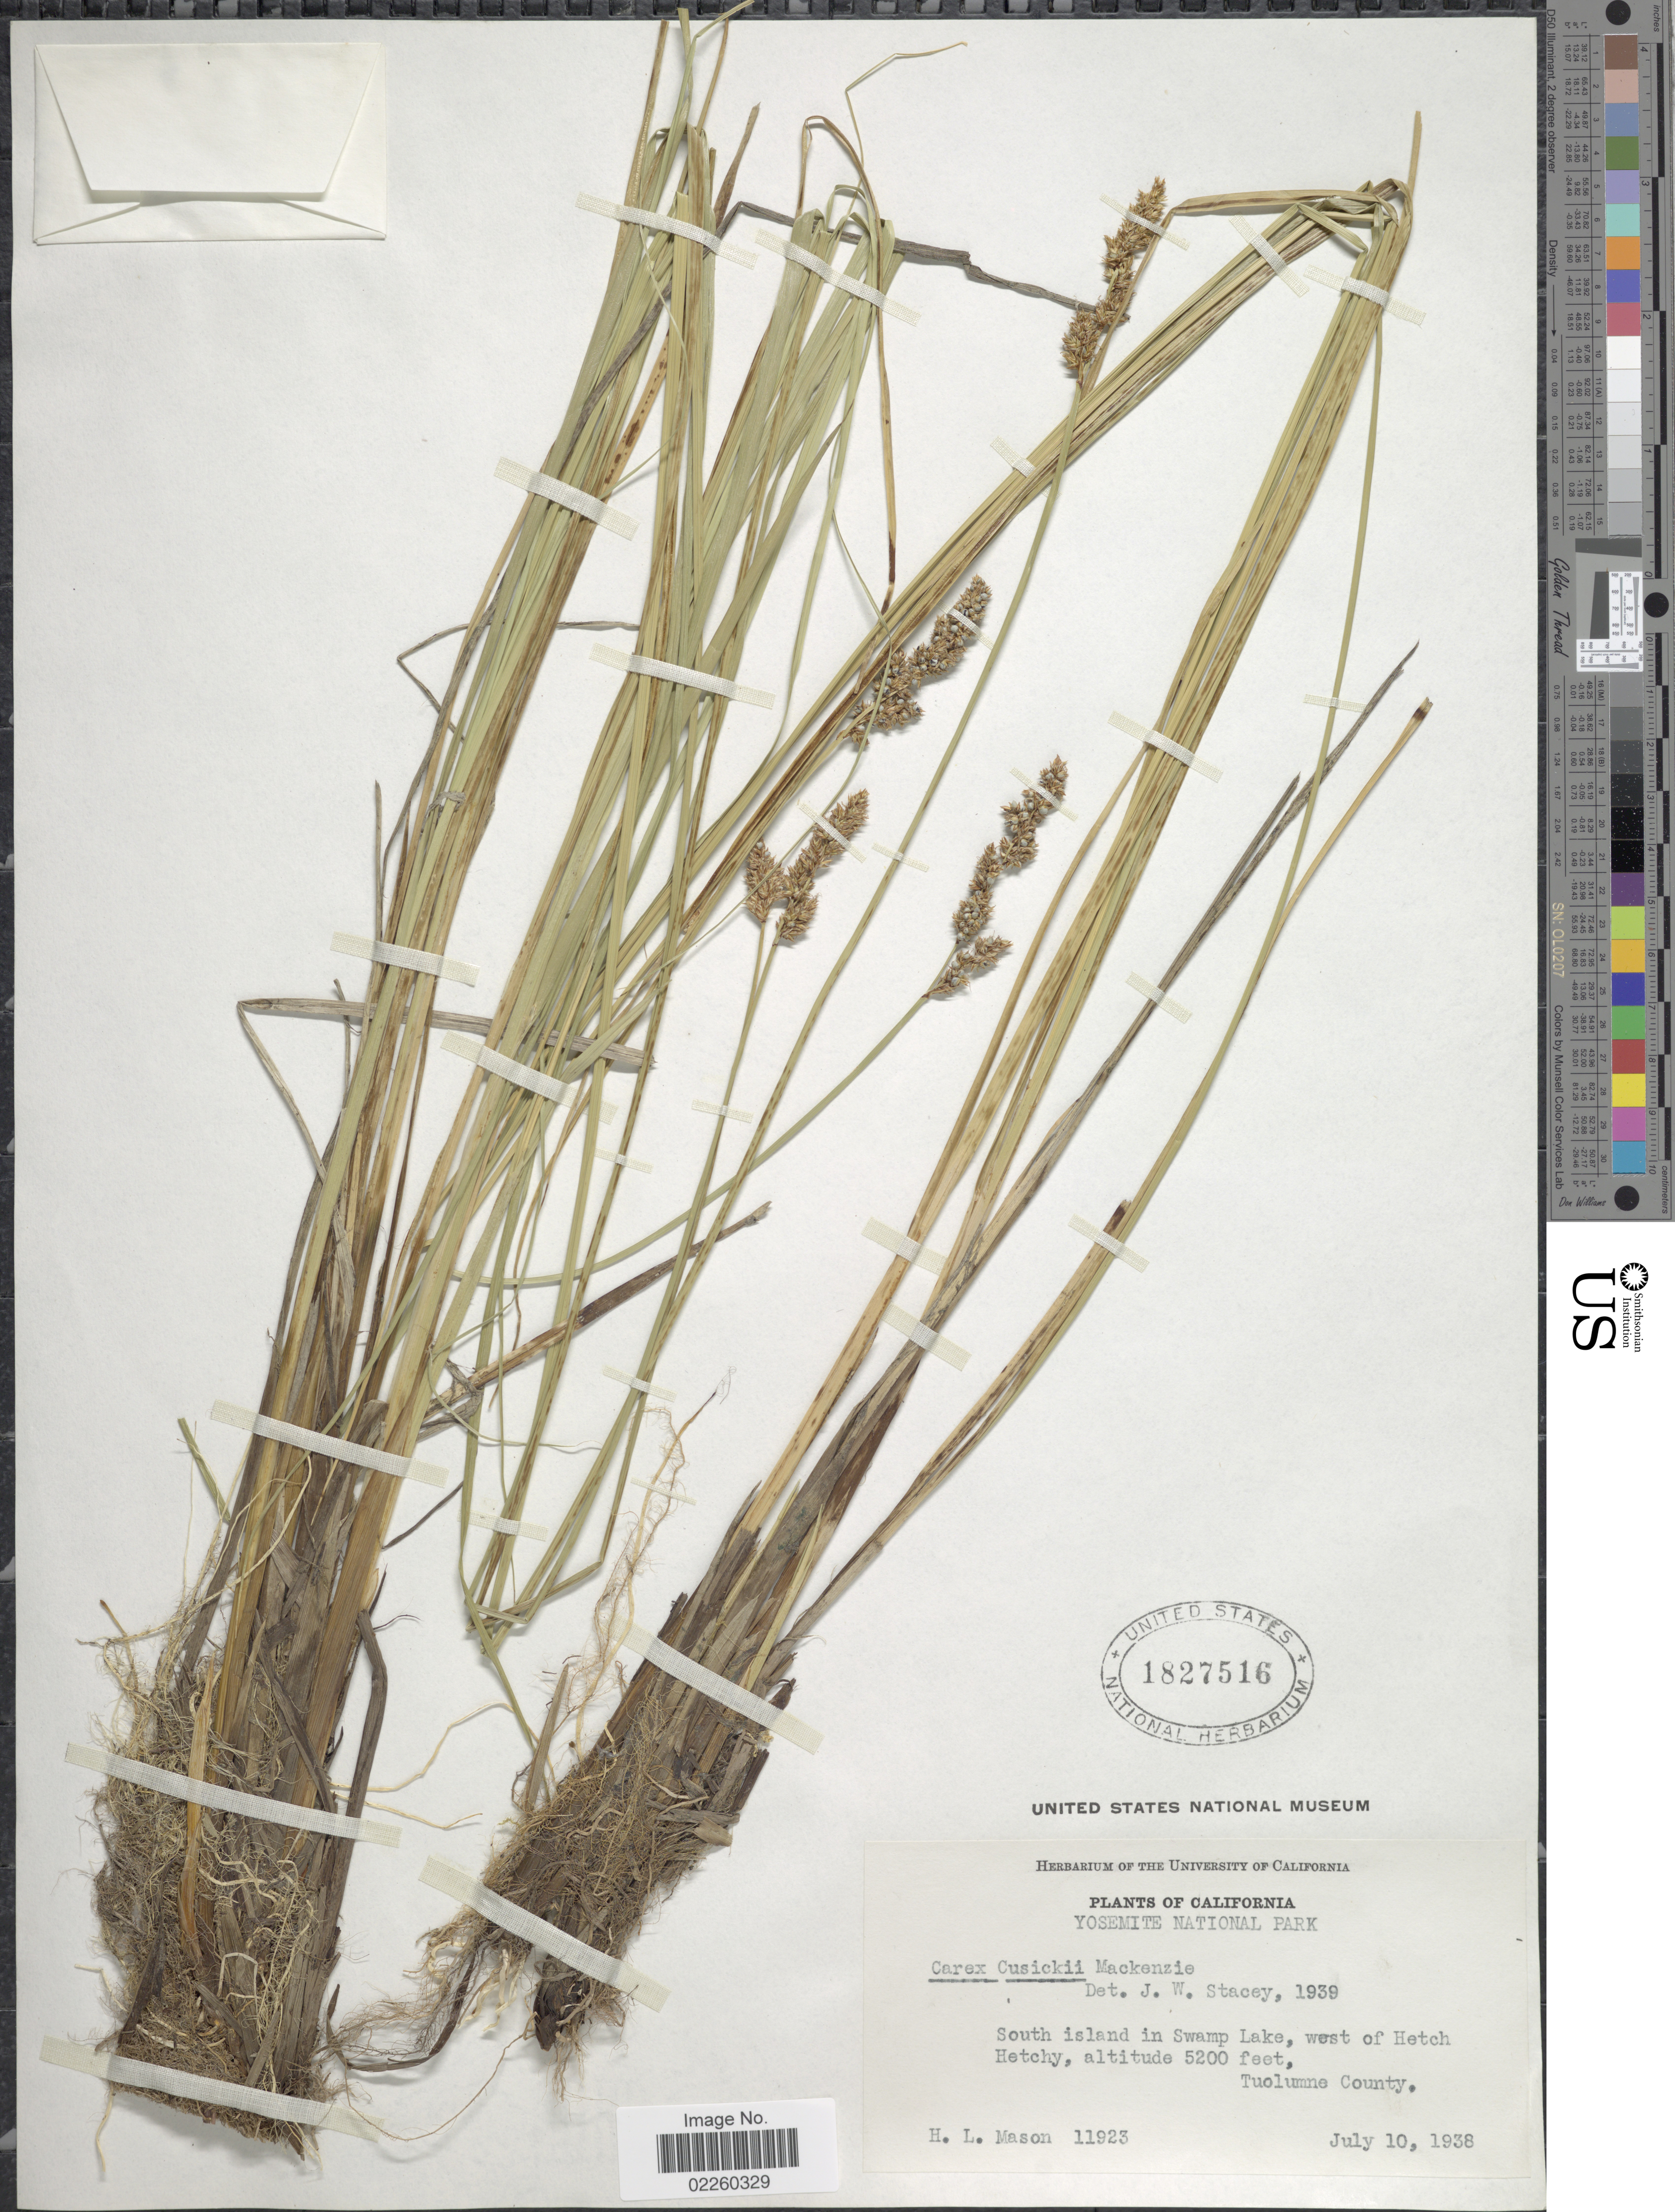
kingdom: Plantae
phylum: Tracheophyta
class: Liliopsida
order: Poales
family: Cyperaceae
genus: Carex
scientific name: Carex cusickii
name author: Mack.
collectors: H. L. Mason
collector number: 11923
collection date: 1938-07-10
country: United States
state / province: California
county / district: Tuolumne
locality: Yosemite National Park, South Island in Swamp Lake, west of Hetch Hetchy, Tuolumne County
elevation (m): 1585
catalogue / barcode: US 1827516